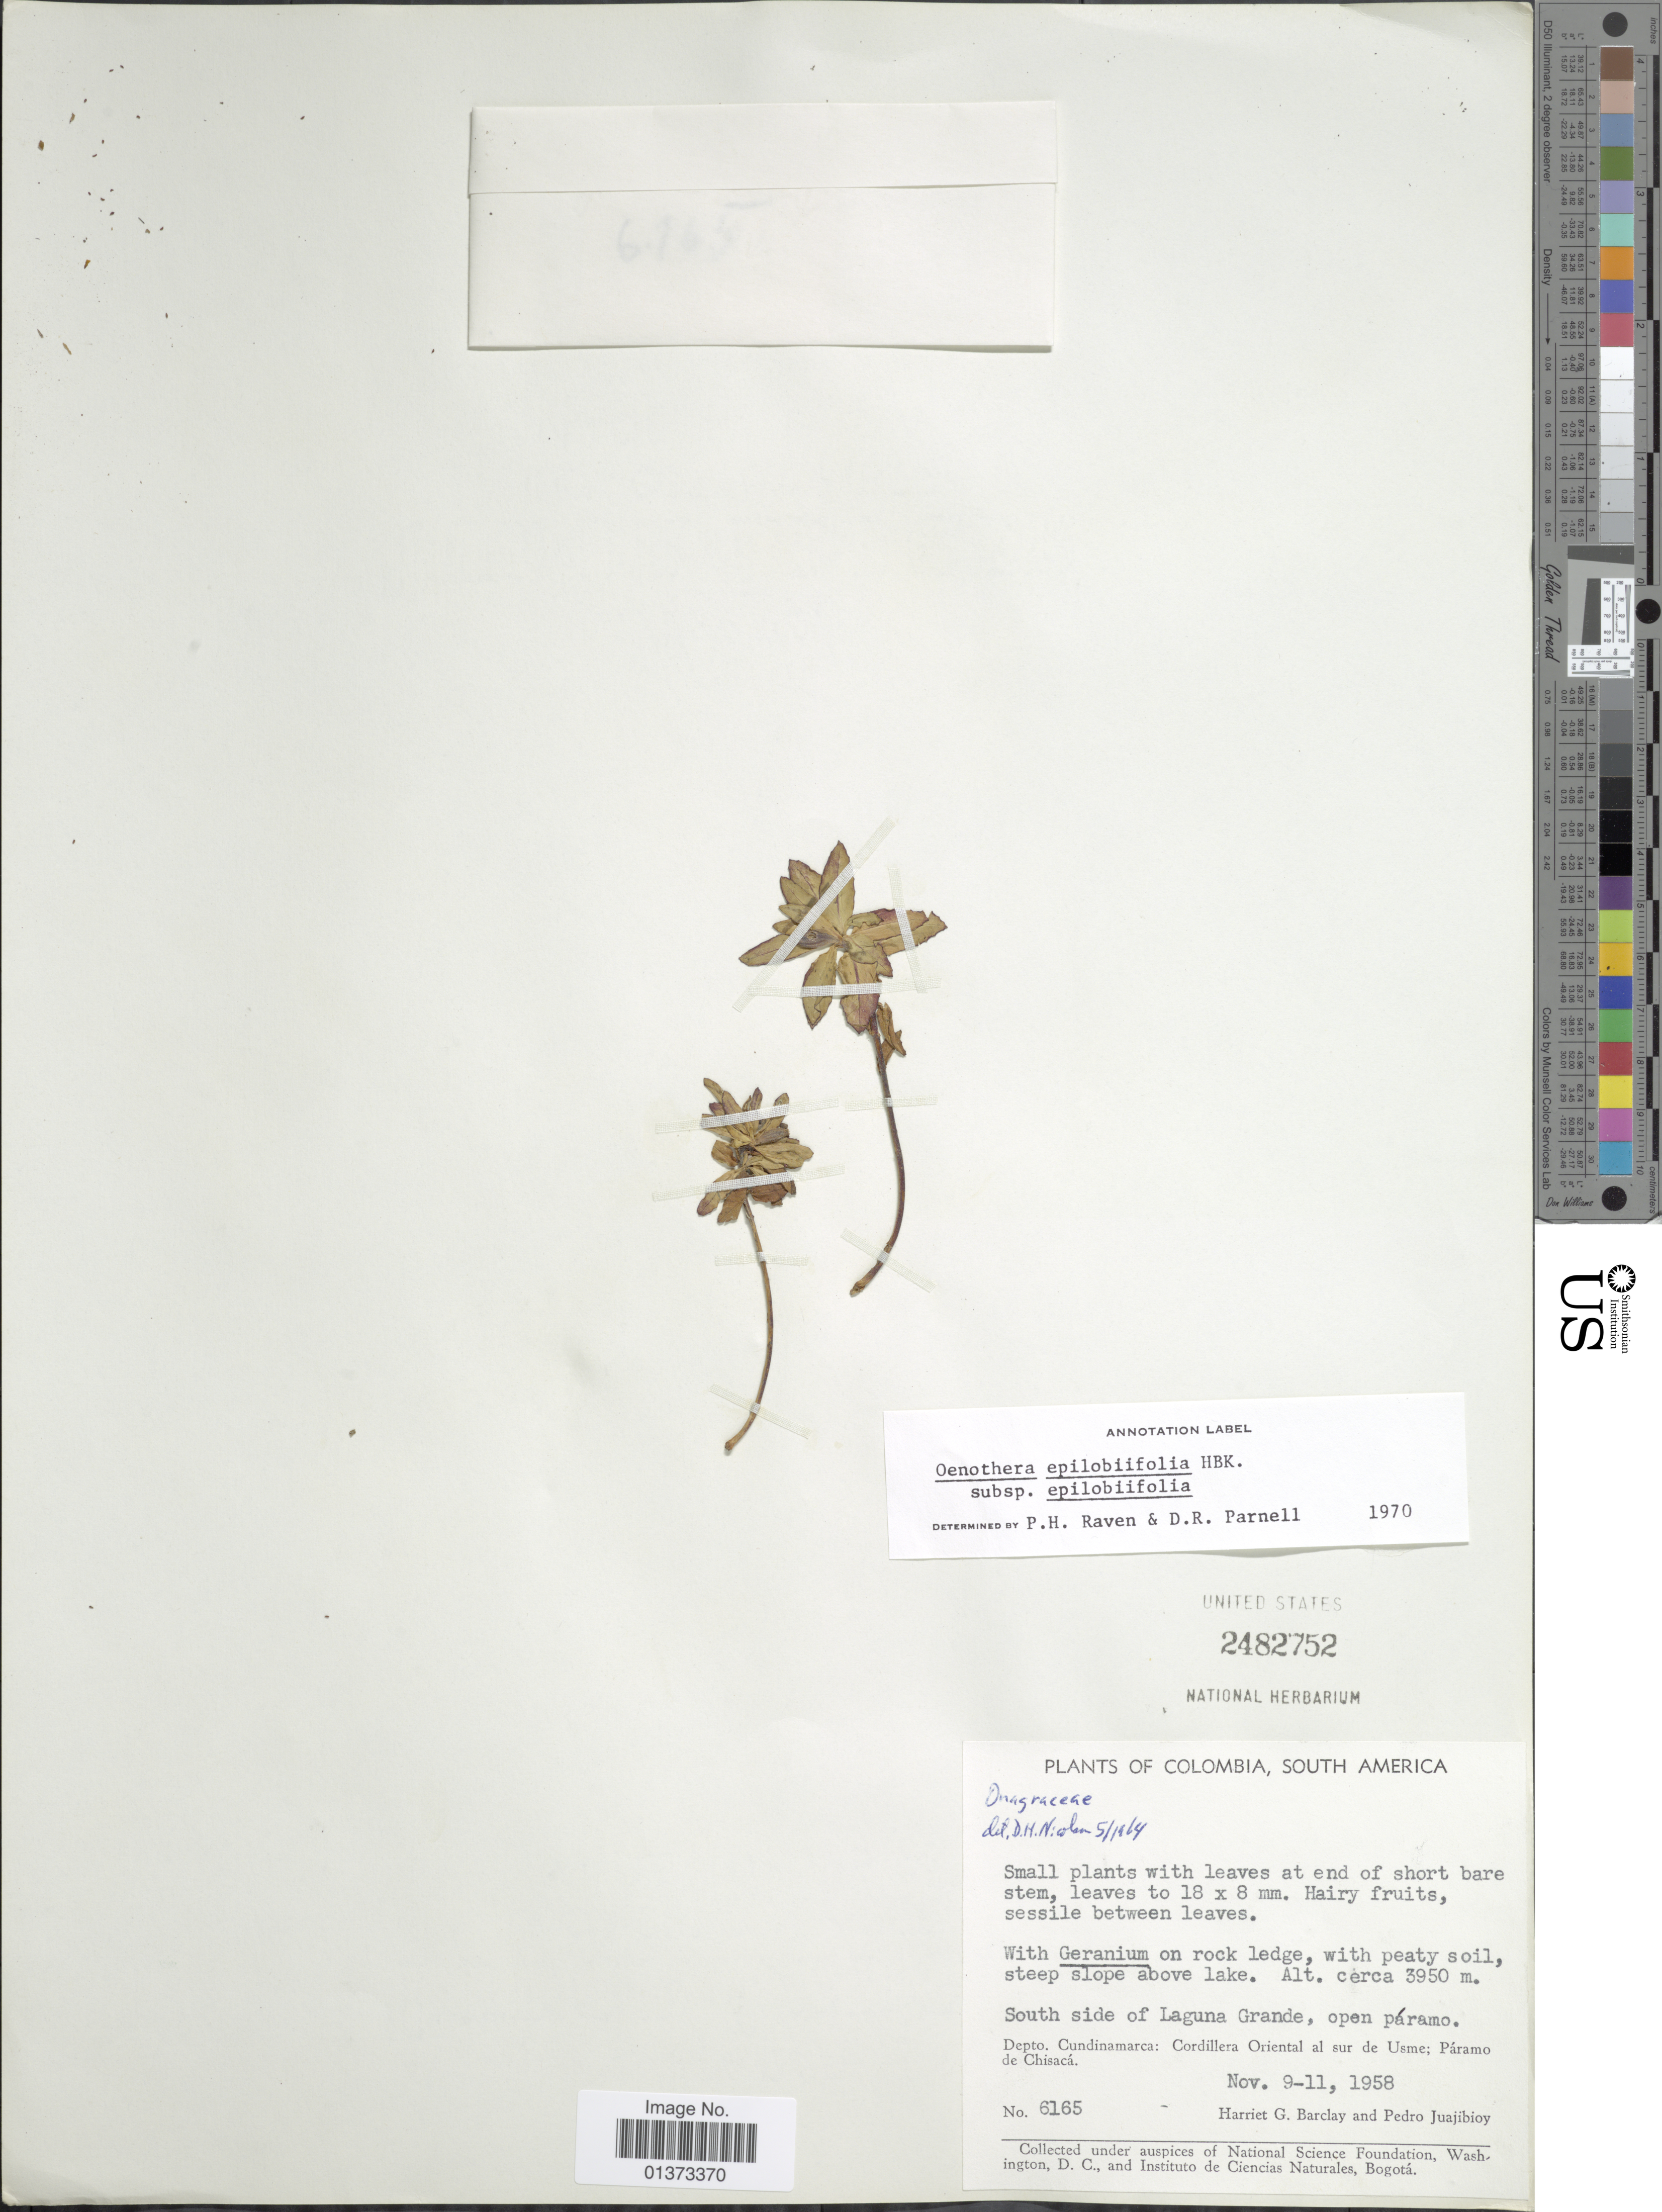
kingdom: Plantae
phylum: Tracheophyta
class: Magnoliopsida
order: Myrtales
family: Onagraceae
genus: Oenothera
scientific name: Oenothera epilobiifolia subsp. epilobiifolia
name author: Kunth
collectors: H. G. Barclay & P. Juajibioy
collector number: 6165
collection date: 1958-11-09/1958-11-11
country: Colombia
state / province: Cundinamarca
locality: South side of Laguna Grande, Cordillera Oriental al sur de Usme; Páramo de Chisacá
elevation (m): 3950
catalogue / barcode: US 2482752